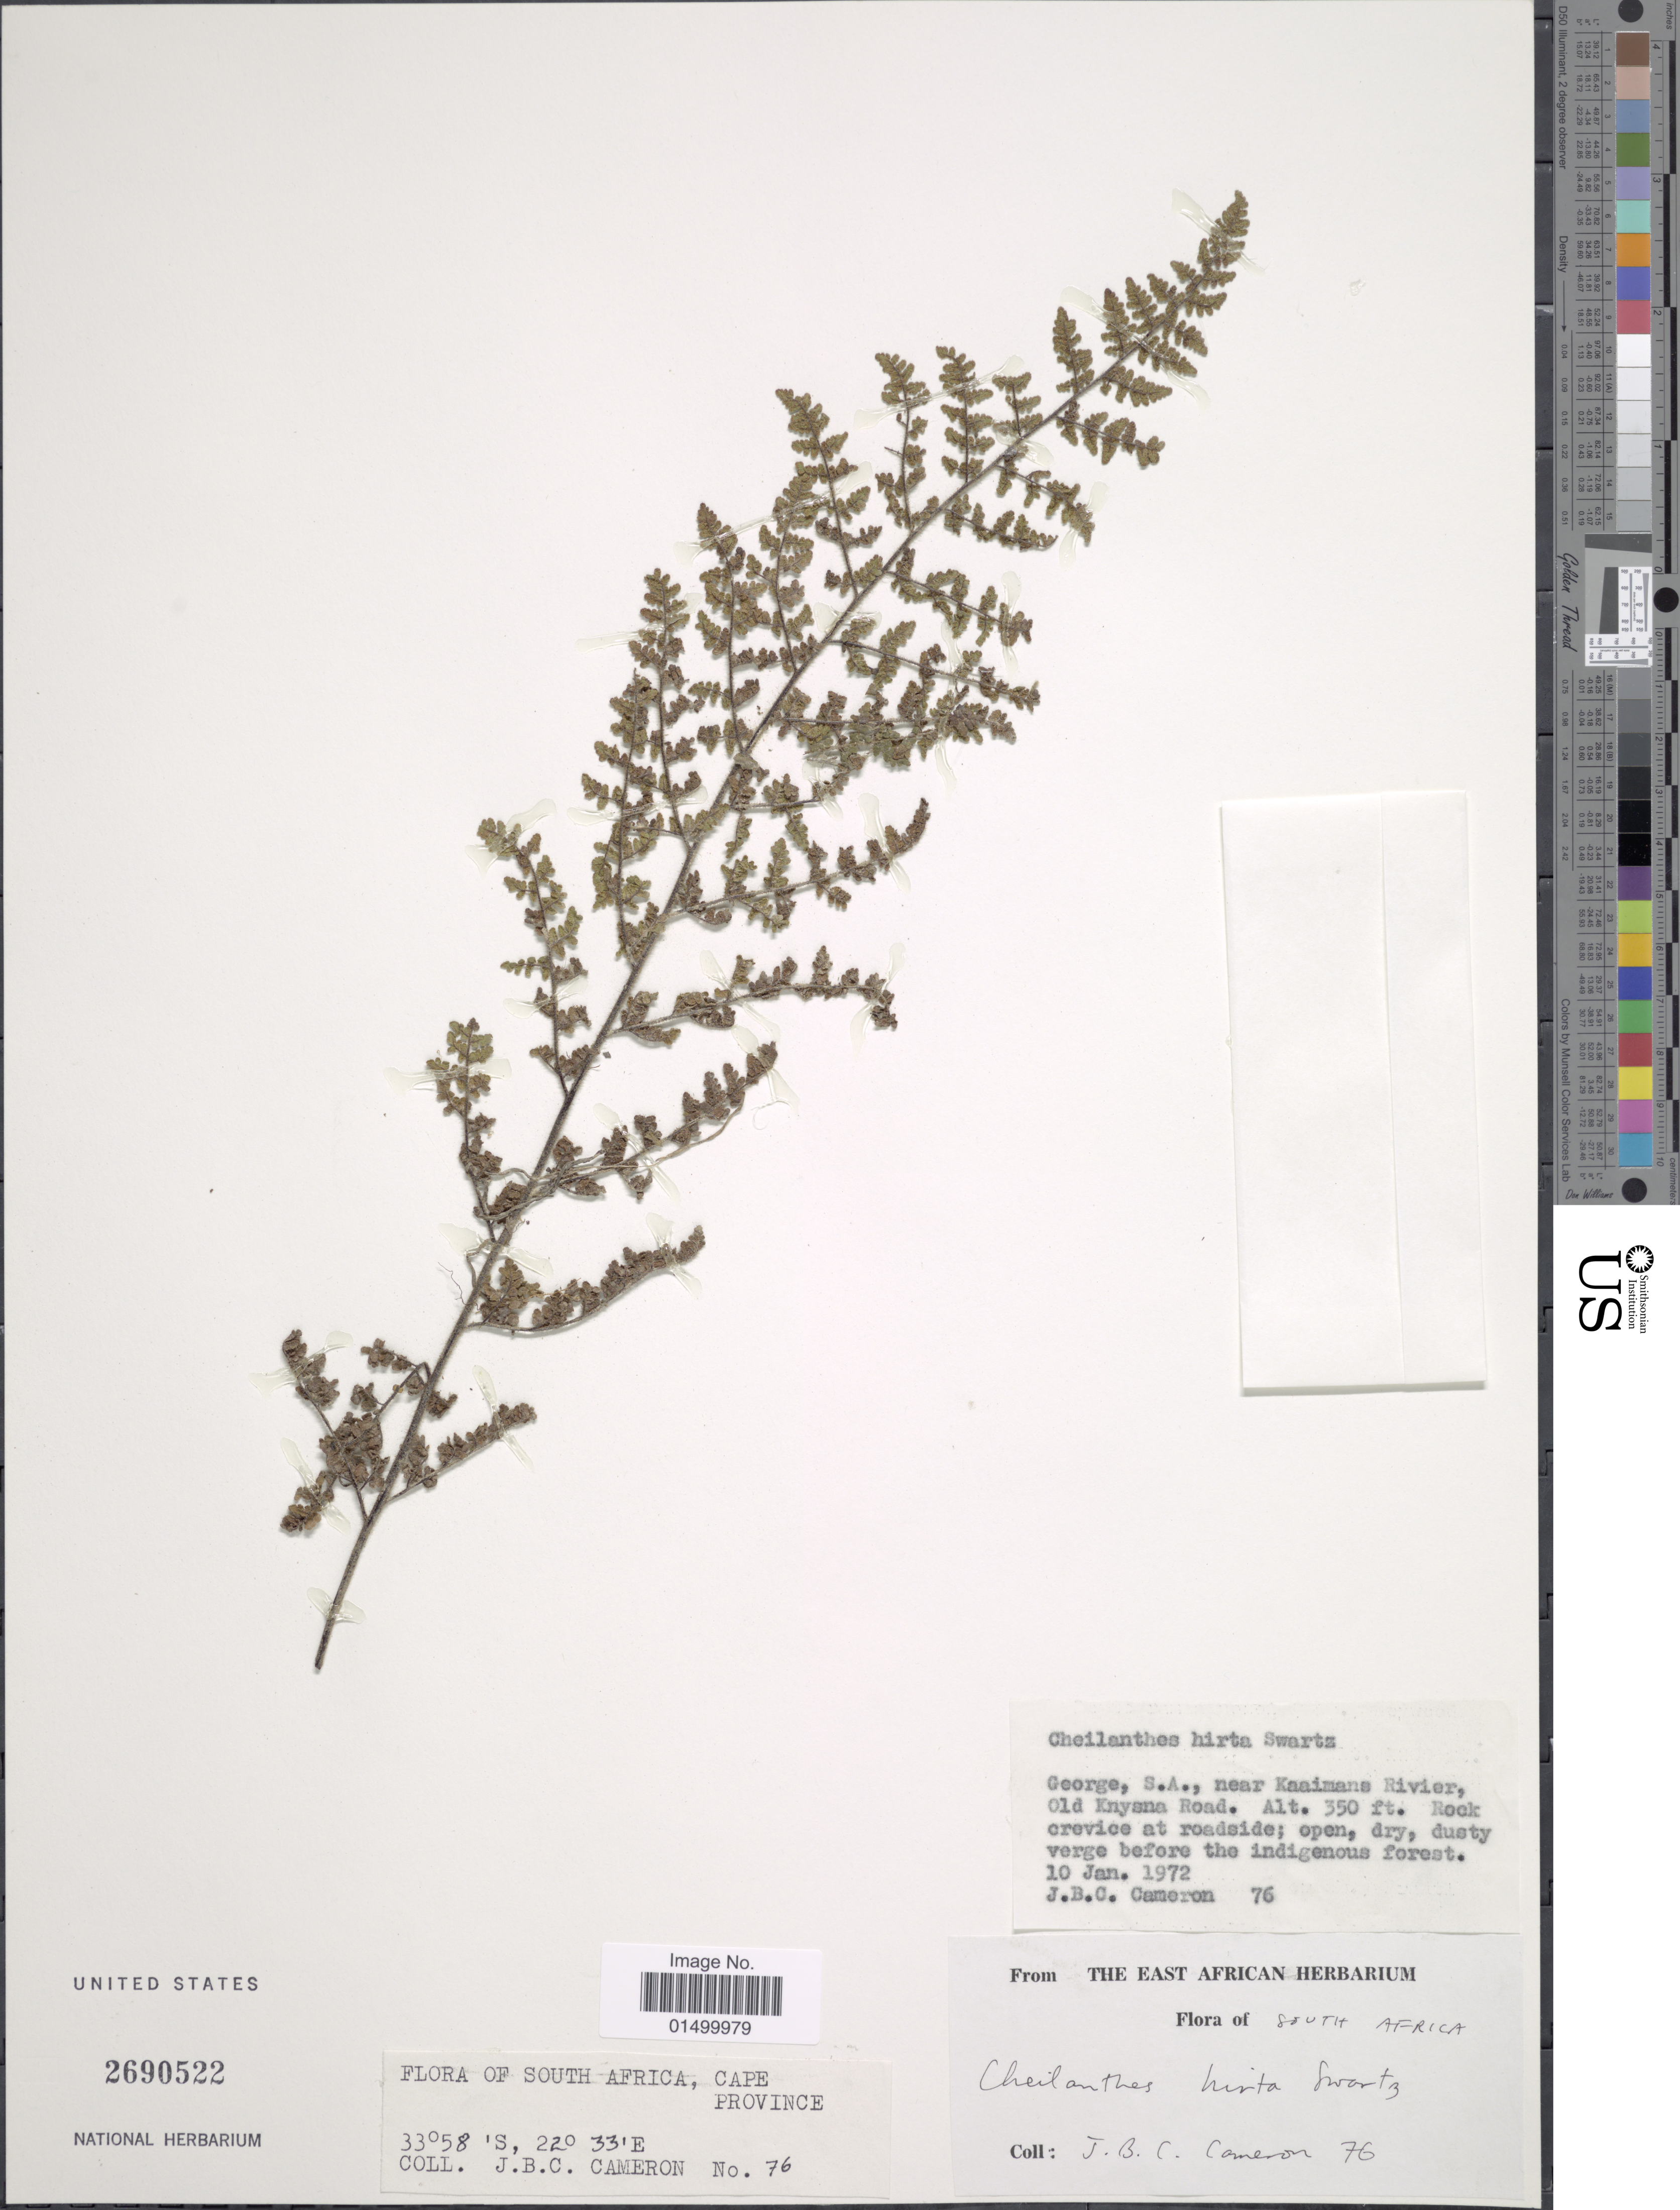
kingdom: Plantae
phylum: Tracheophyta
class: Polypodiopsida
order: Polypodiales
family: Pteridaceae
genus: Cheilanthes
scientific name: Cheilanthes hirta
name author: Sw.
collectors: J. Cameron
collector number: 76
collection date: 1972-01-10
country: South Africa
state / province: Western Cape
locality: George, S.A. , Near Kaaimans River, Old Knysana Road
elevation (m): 107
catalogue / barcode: US 2690522